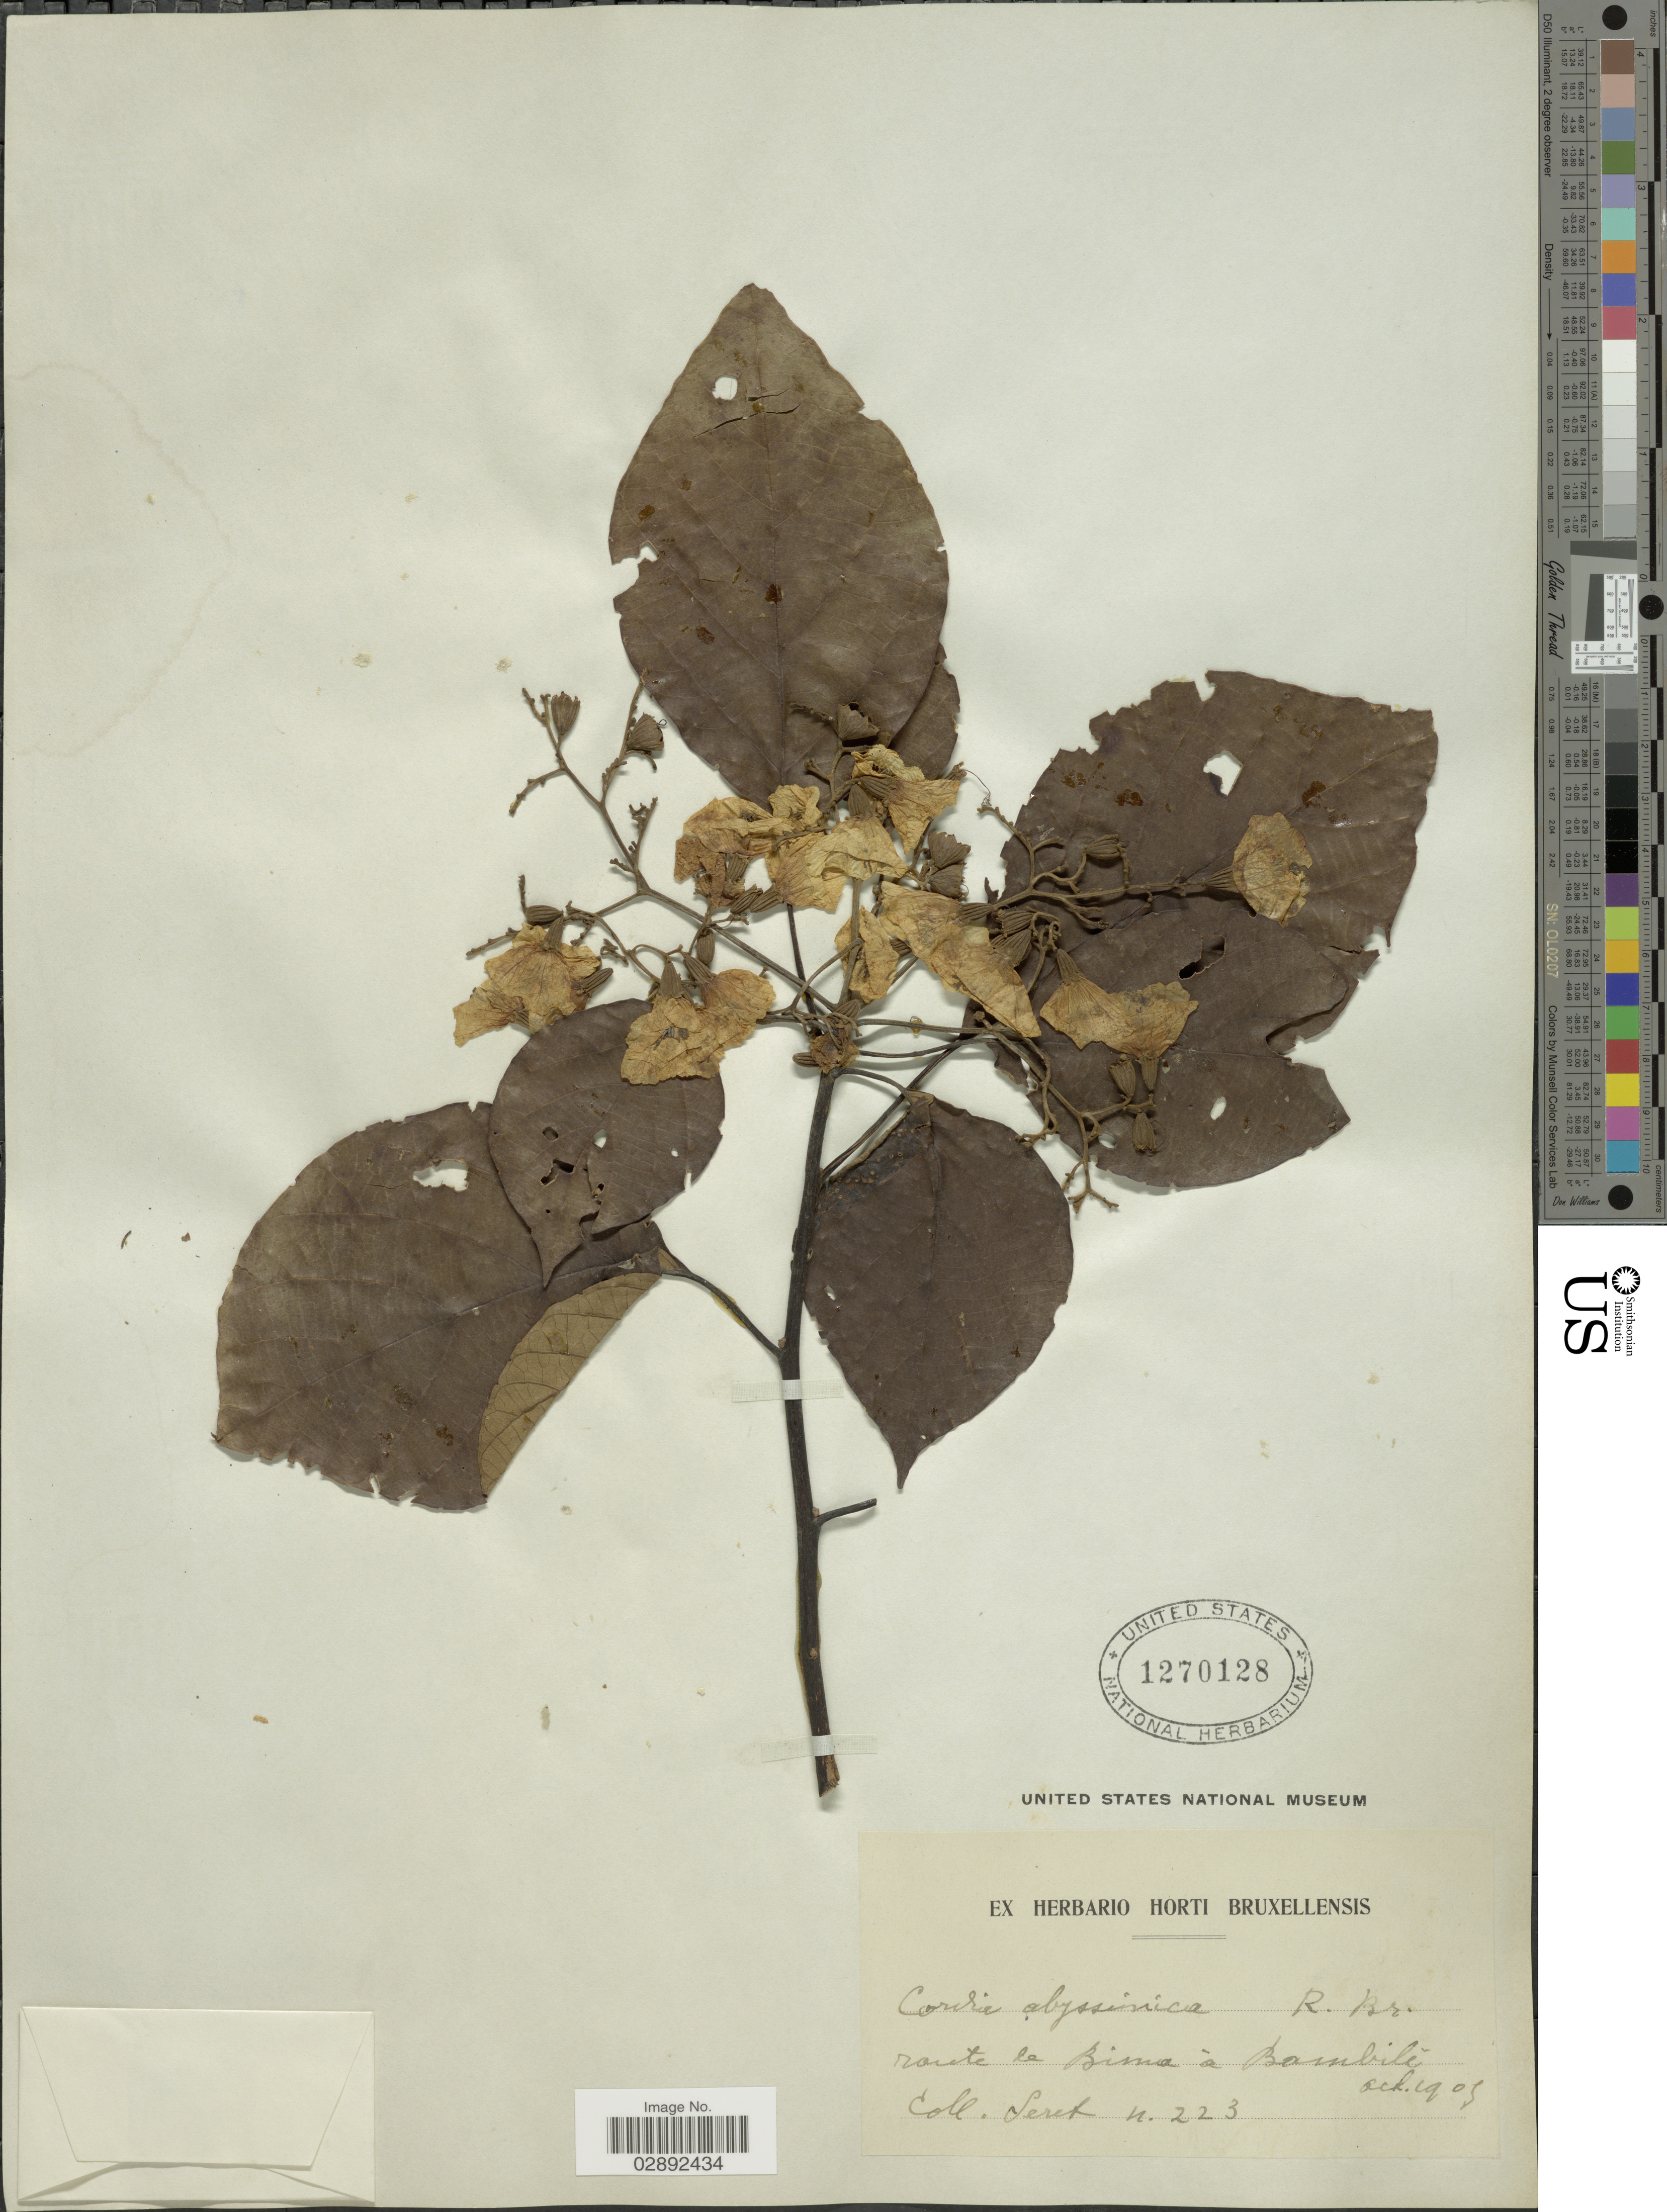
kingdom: Plantae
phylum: Tracheophyta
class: Magnoliopsida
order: Boraginales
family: Cordiaceae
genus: Cordia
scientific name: Cordia africana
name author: Lam.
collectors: Seret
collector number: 223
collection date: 1905-10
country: Cameroon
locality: Route le Bima à Bambili.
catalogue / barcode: US 1270128